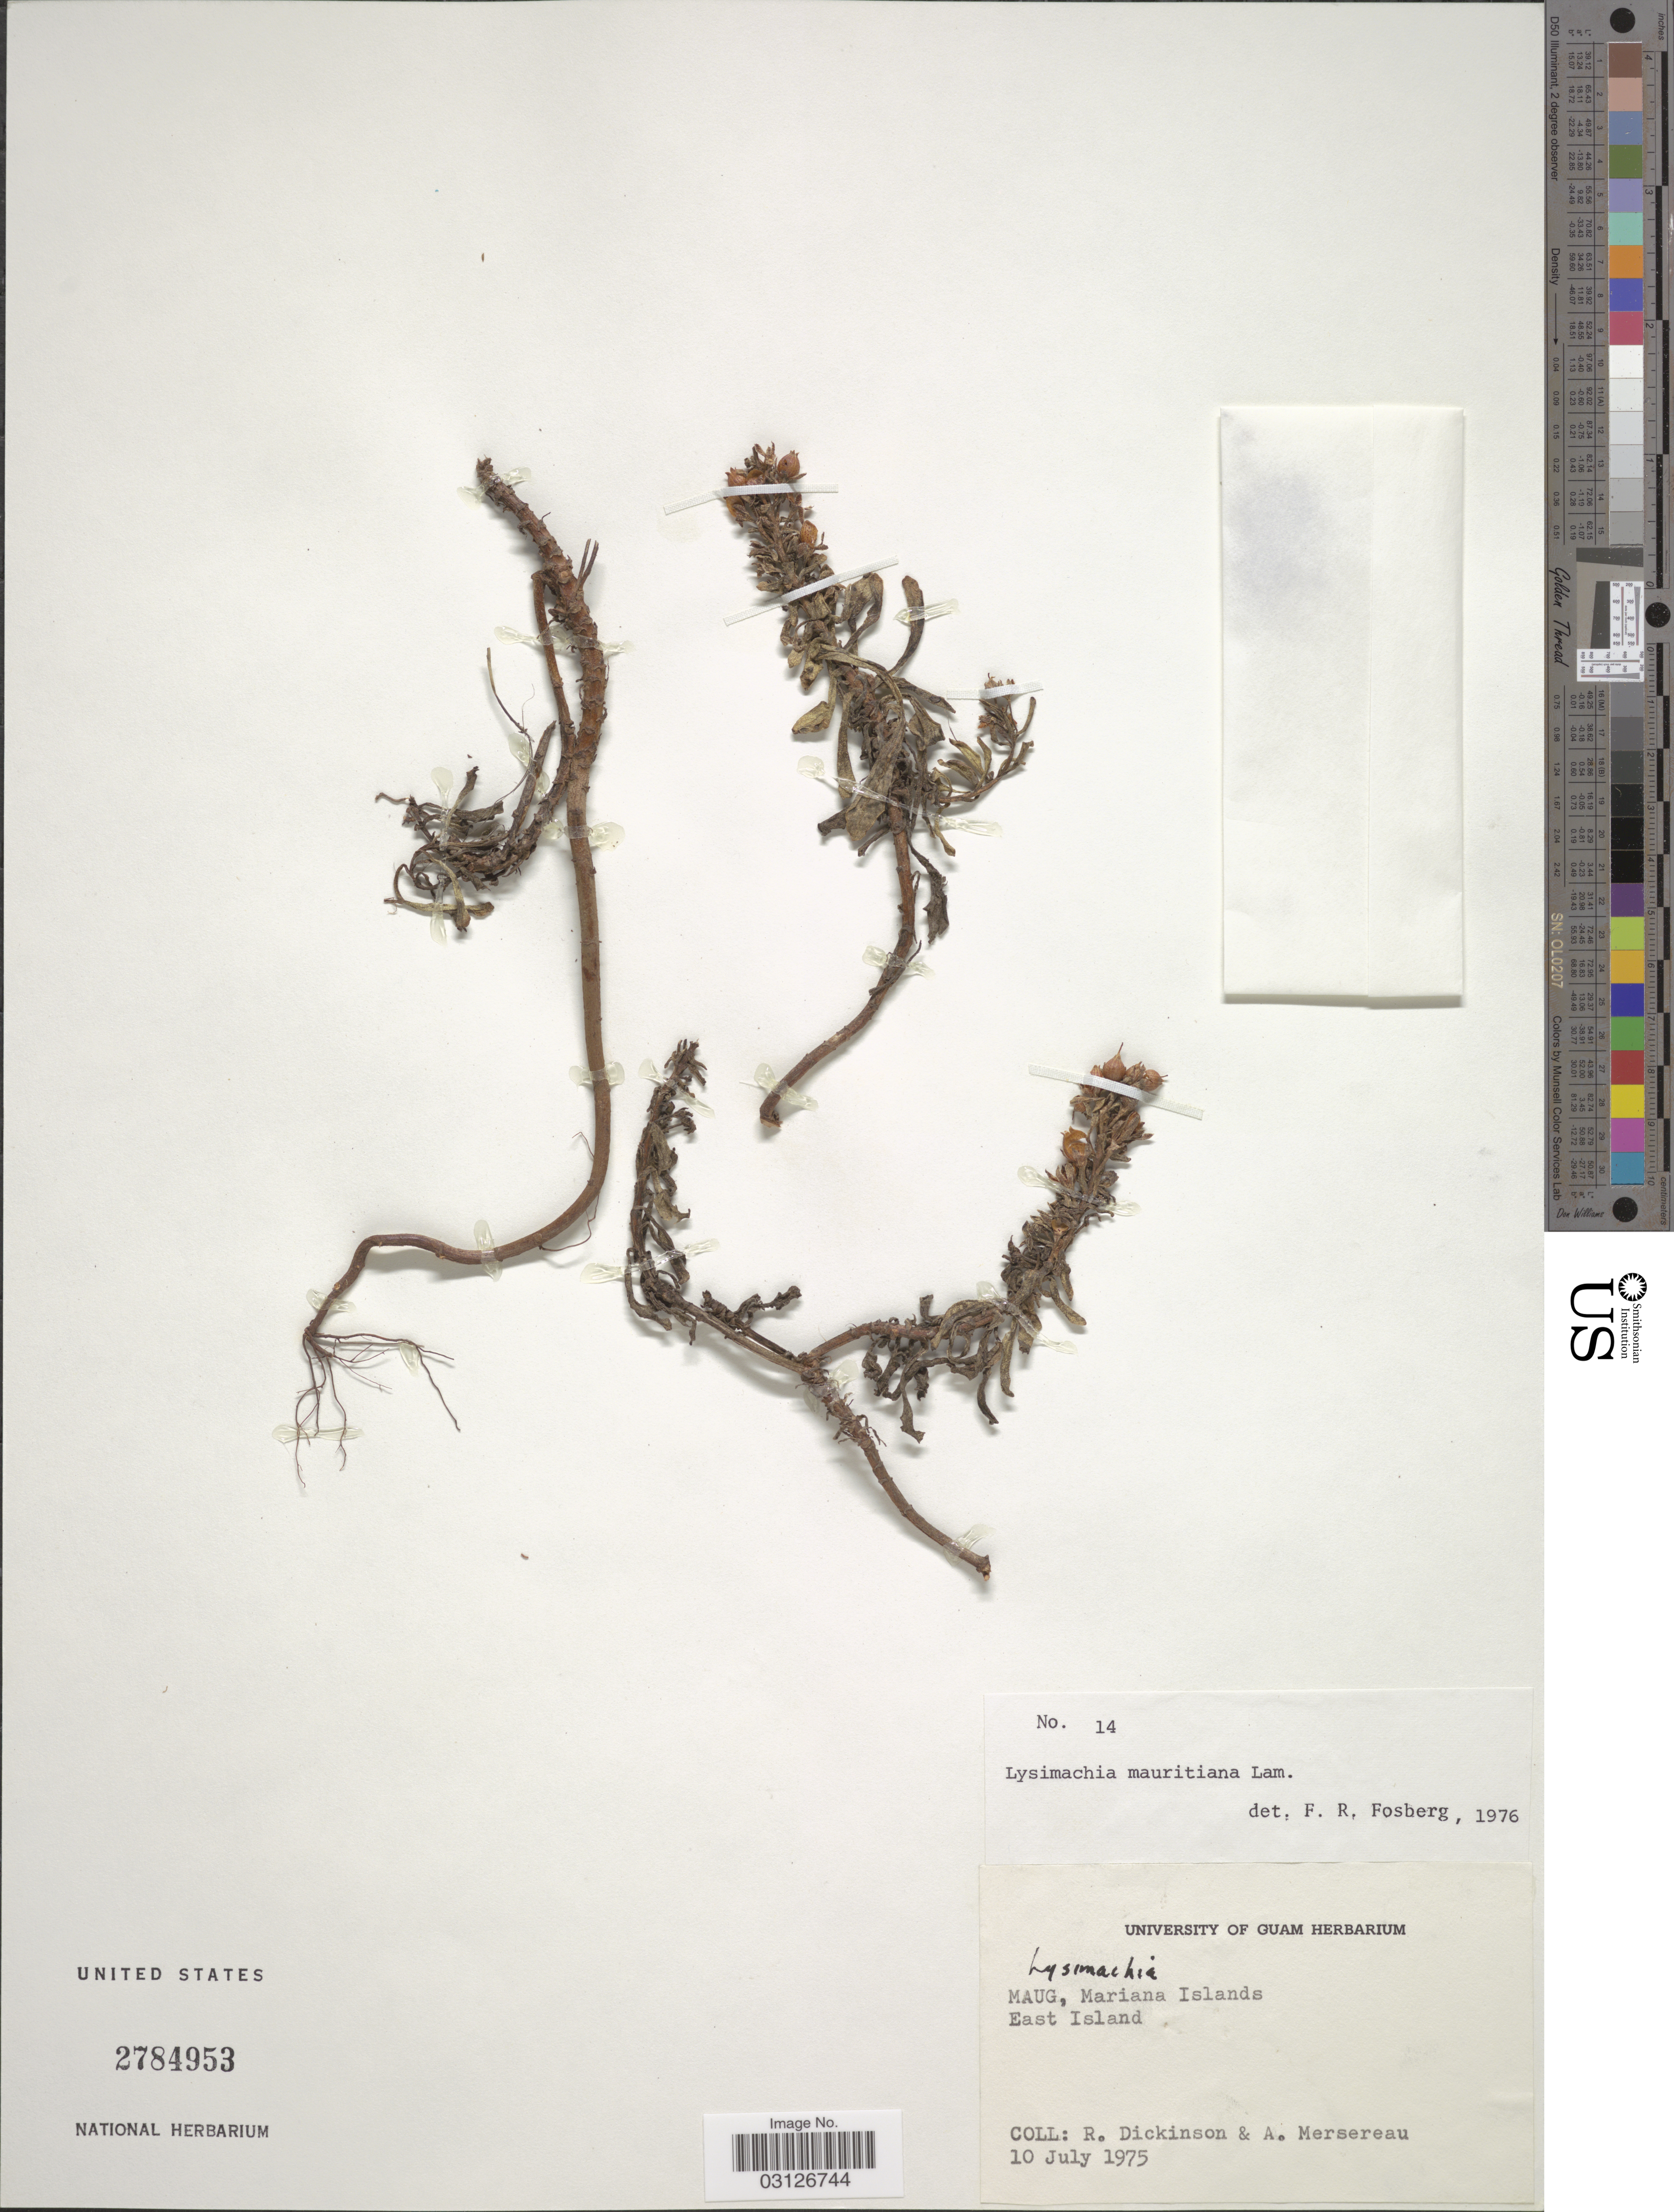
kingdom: Plantae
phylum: Tracheophyta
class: Magnoliopsida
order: Ericales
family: Primulaceae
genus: Lysimachia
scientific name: Lysimachia mauritiana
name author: Lam.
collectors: R. Dickinson & A. Mersereau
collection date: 1975-07-10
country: Northern Mariana Islands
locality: Maug, Mariana Islands. East Island.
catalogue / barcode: US 2784953